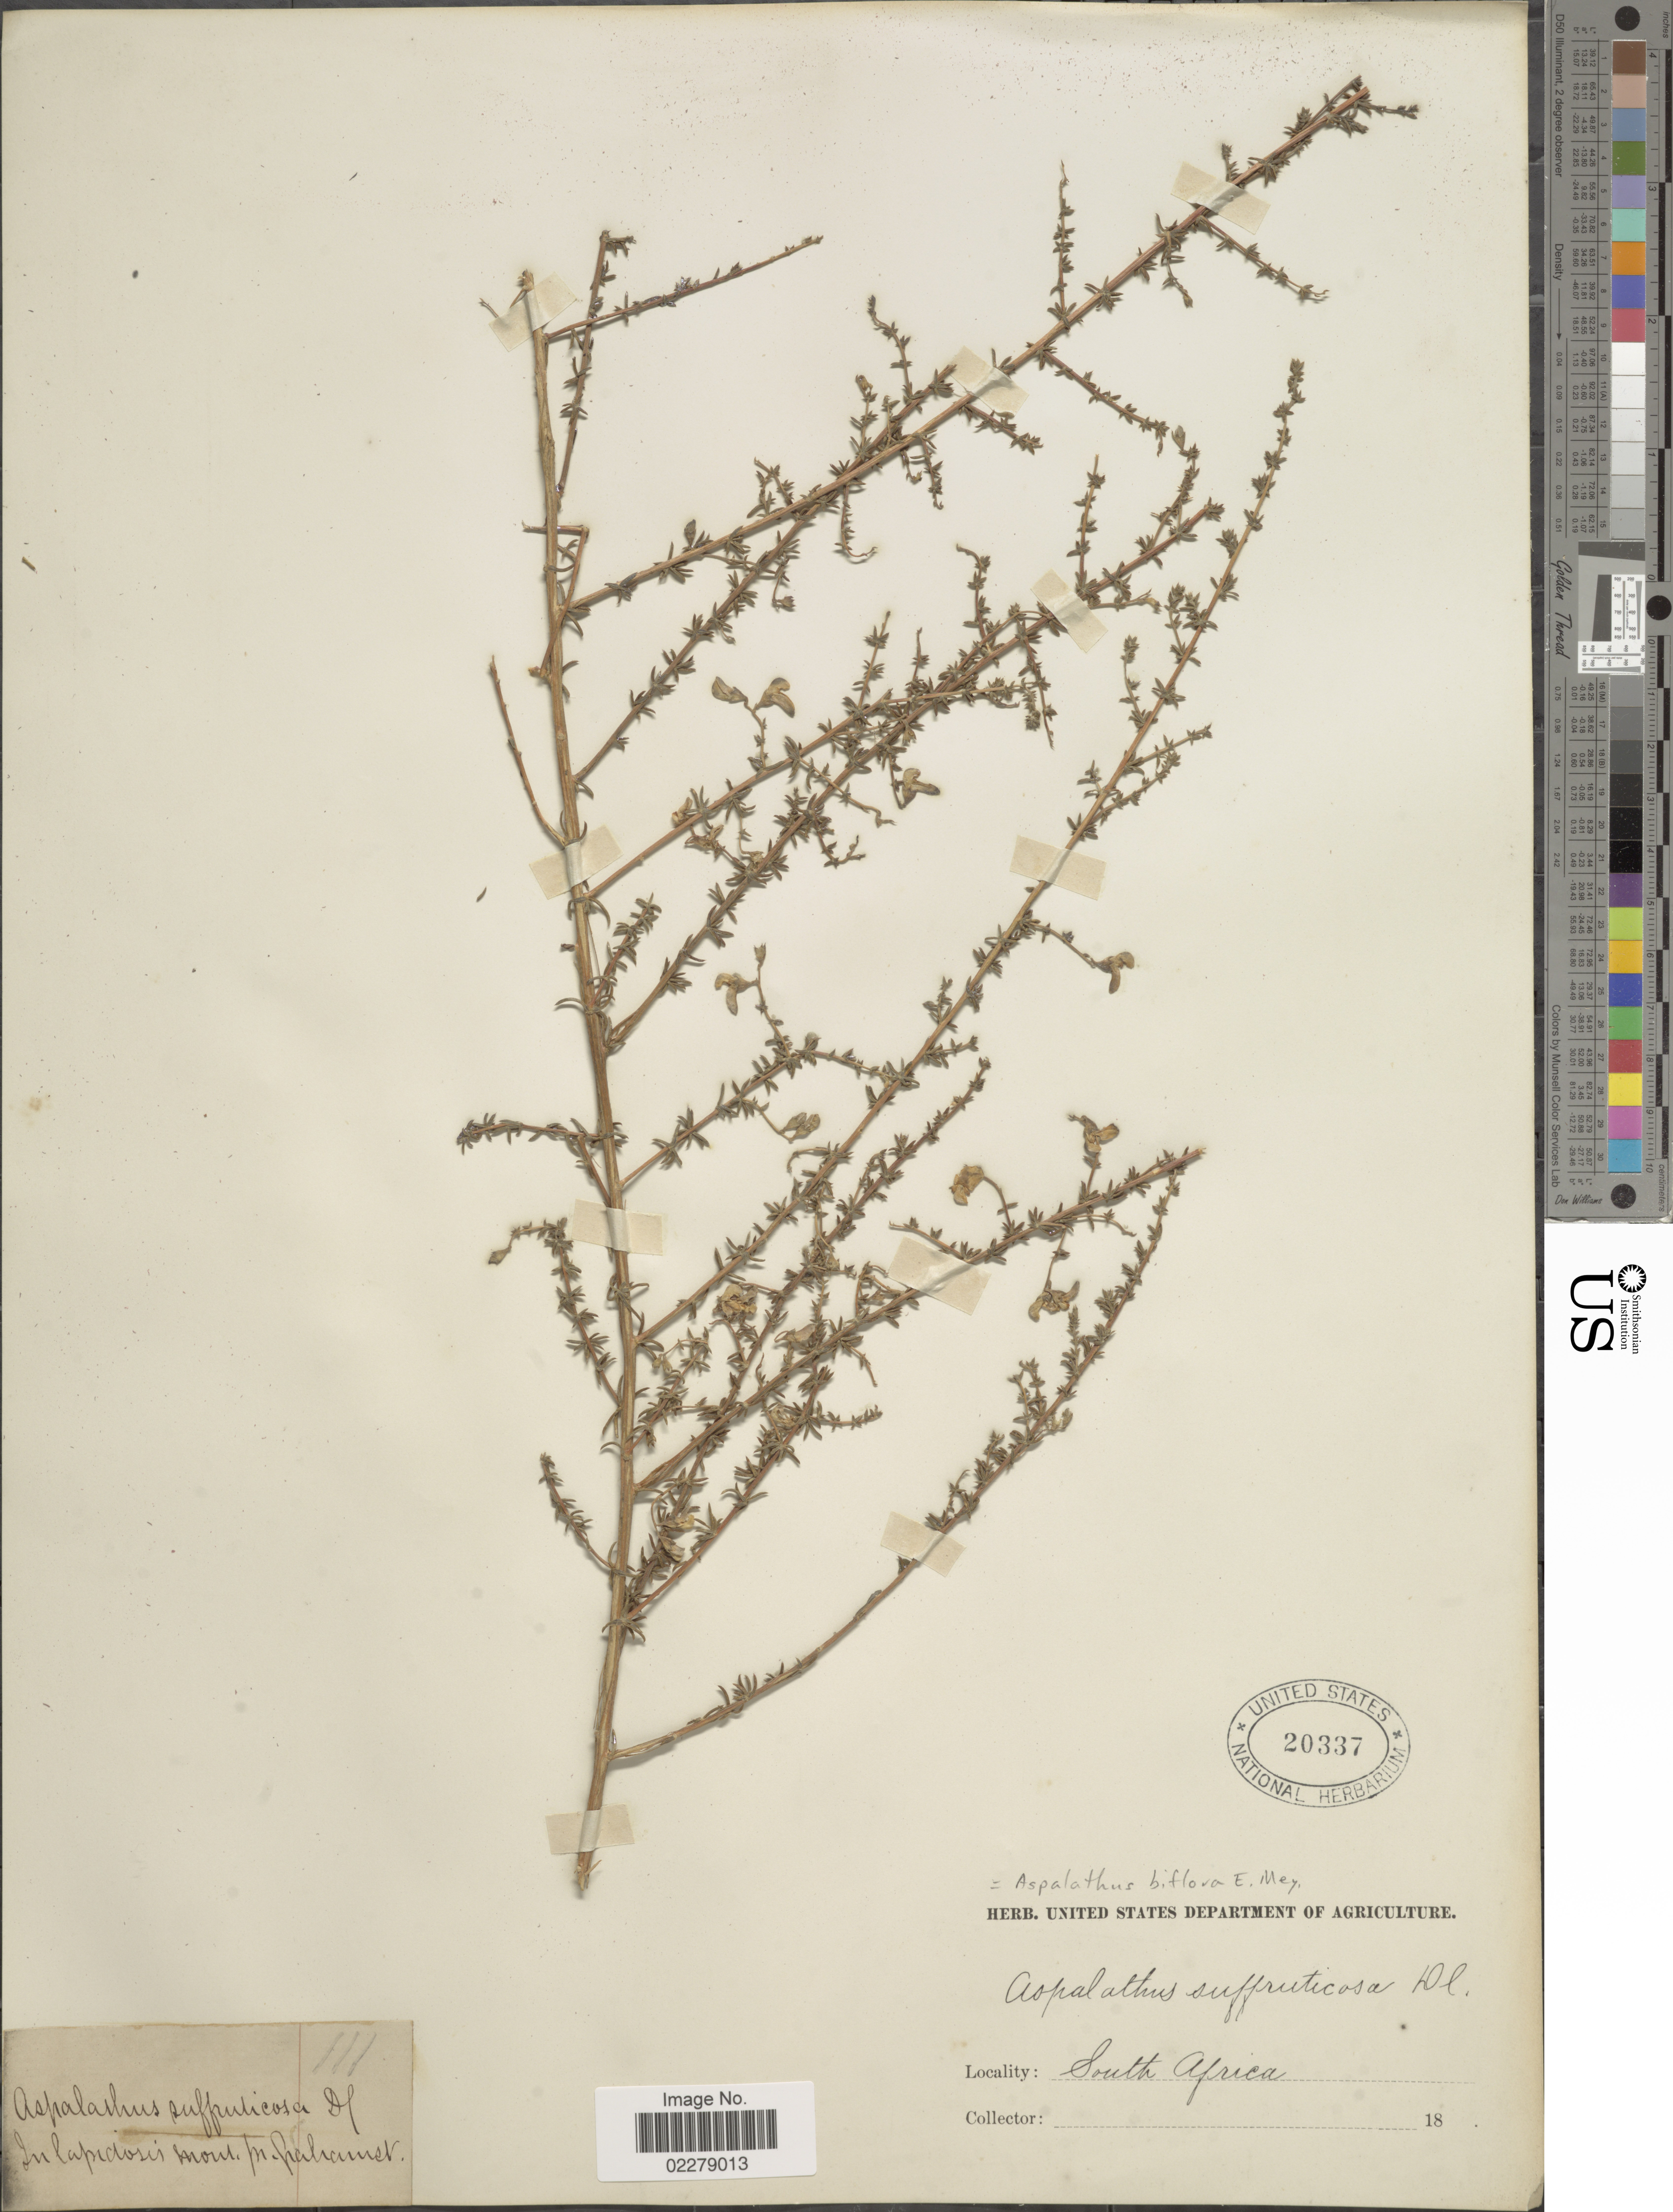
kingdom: Plantae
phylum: Tracheophyta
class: Magnoliopsida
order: Fabales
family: Fabaceae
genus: Aspalathus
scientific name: Aspalathus biflora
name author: E. Mey.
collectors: ex herb. U. S. Department of Agriculture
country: South Africa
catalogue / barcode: US 20337